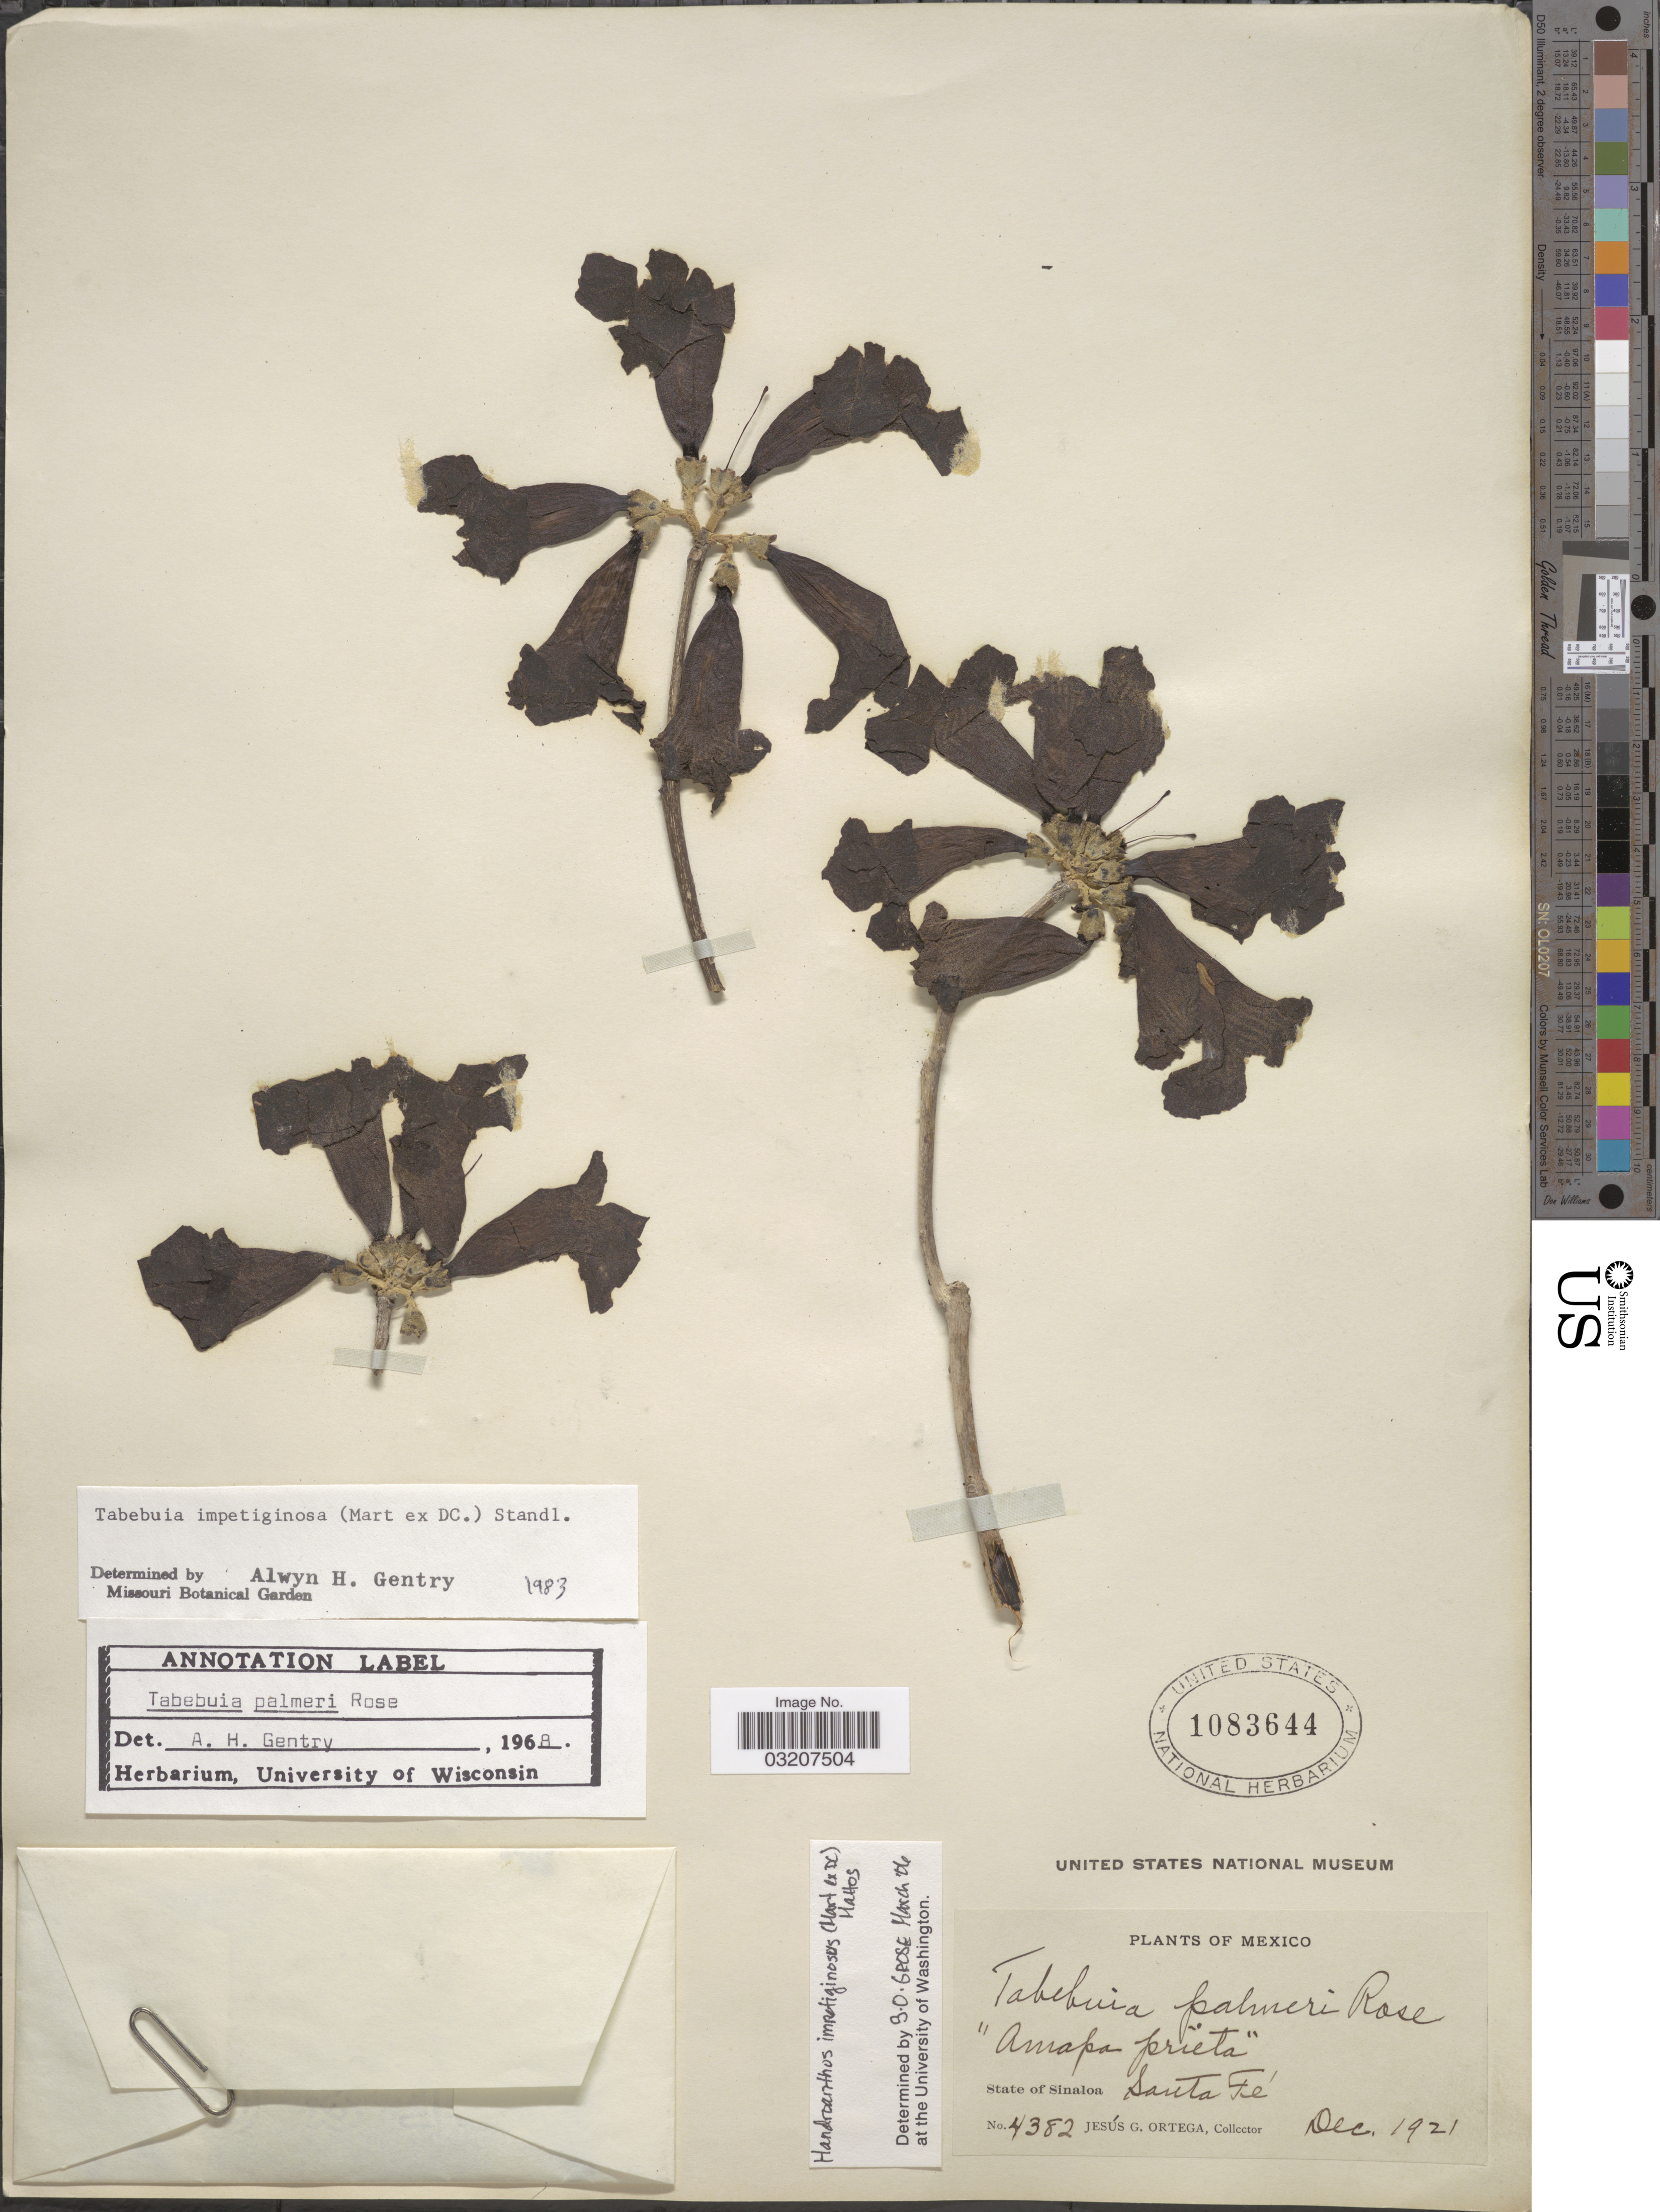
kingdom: Plantae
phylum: Tracheophyta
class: Magnoliopsida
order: Lamiales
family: Bignoniaceae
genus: Handroanthus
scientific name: Handroanthus impetiginosus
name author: (Mart. ex DC.) Mattos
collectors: J. Ortega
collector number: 4382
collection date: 1921-12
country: Mexico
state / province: Sinaloa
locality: Santa Fé.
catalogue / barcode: US 1083644